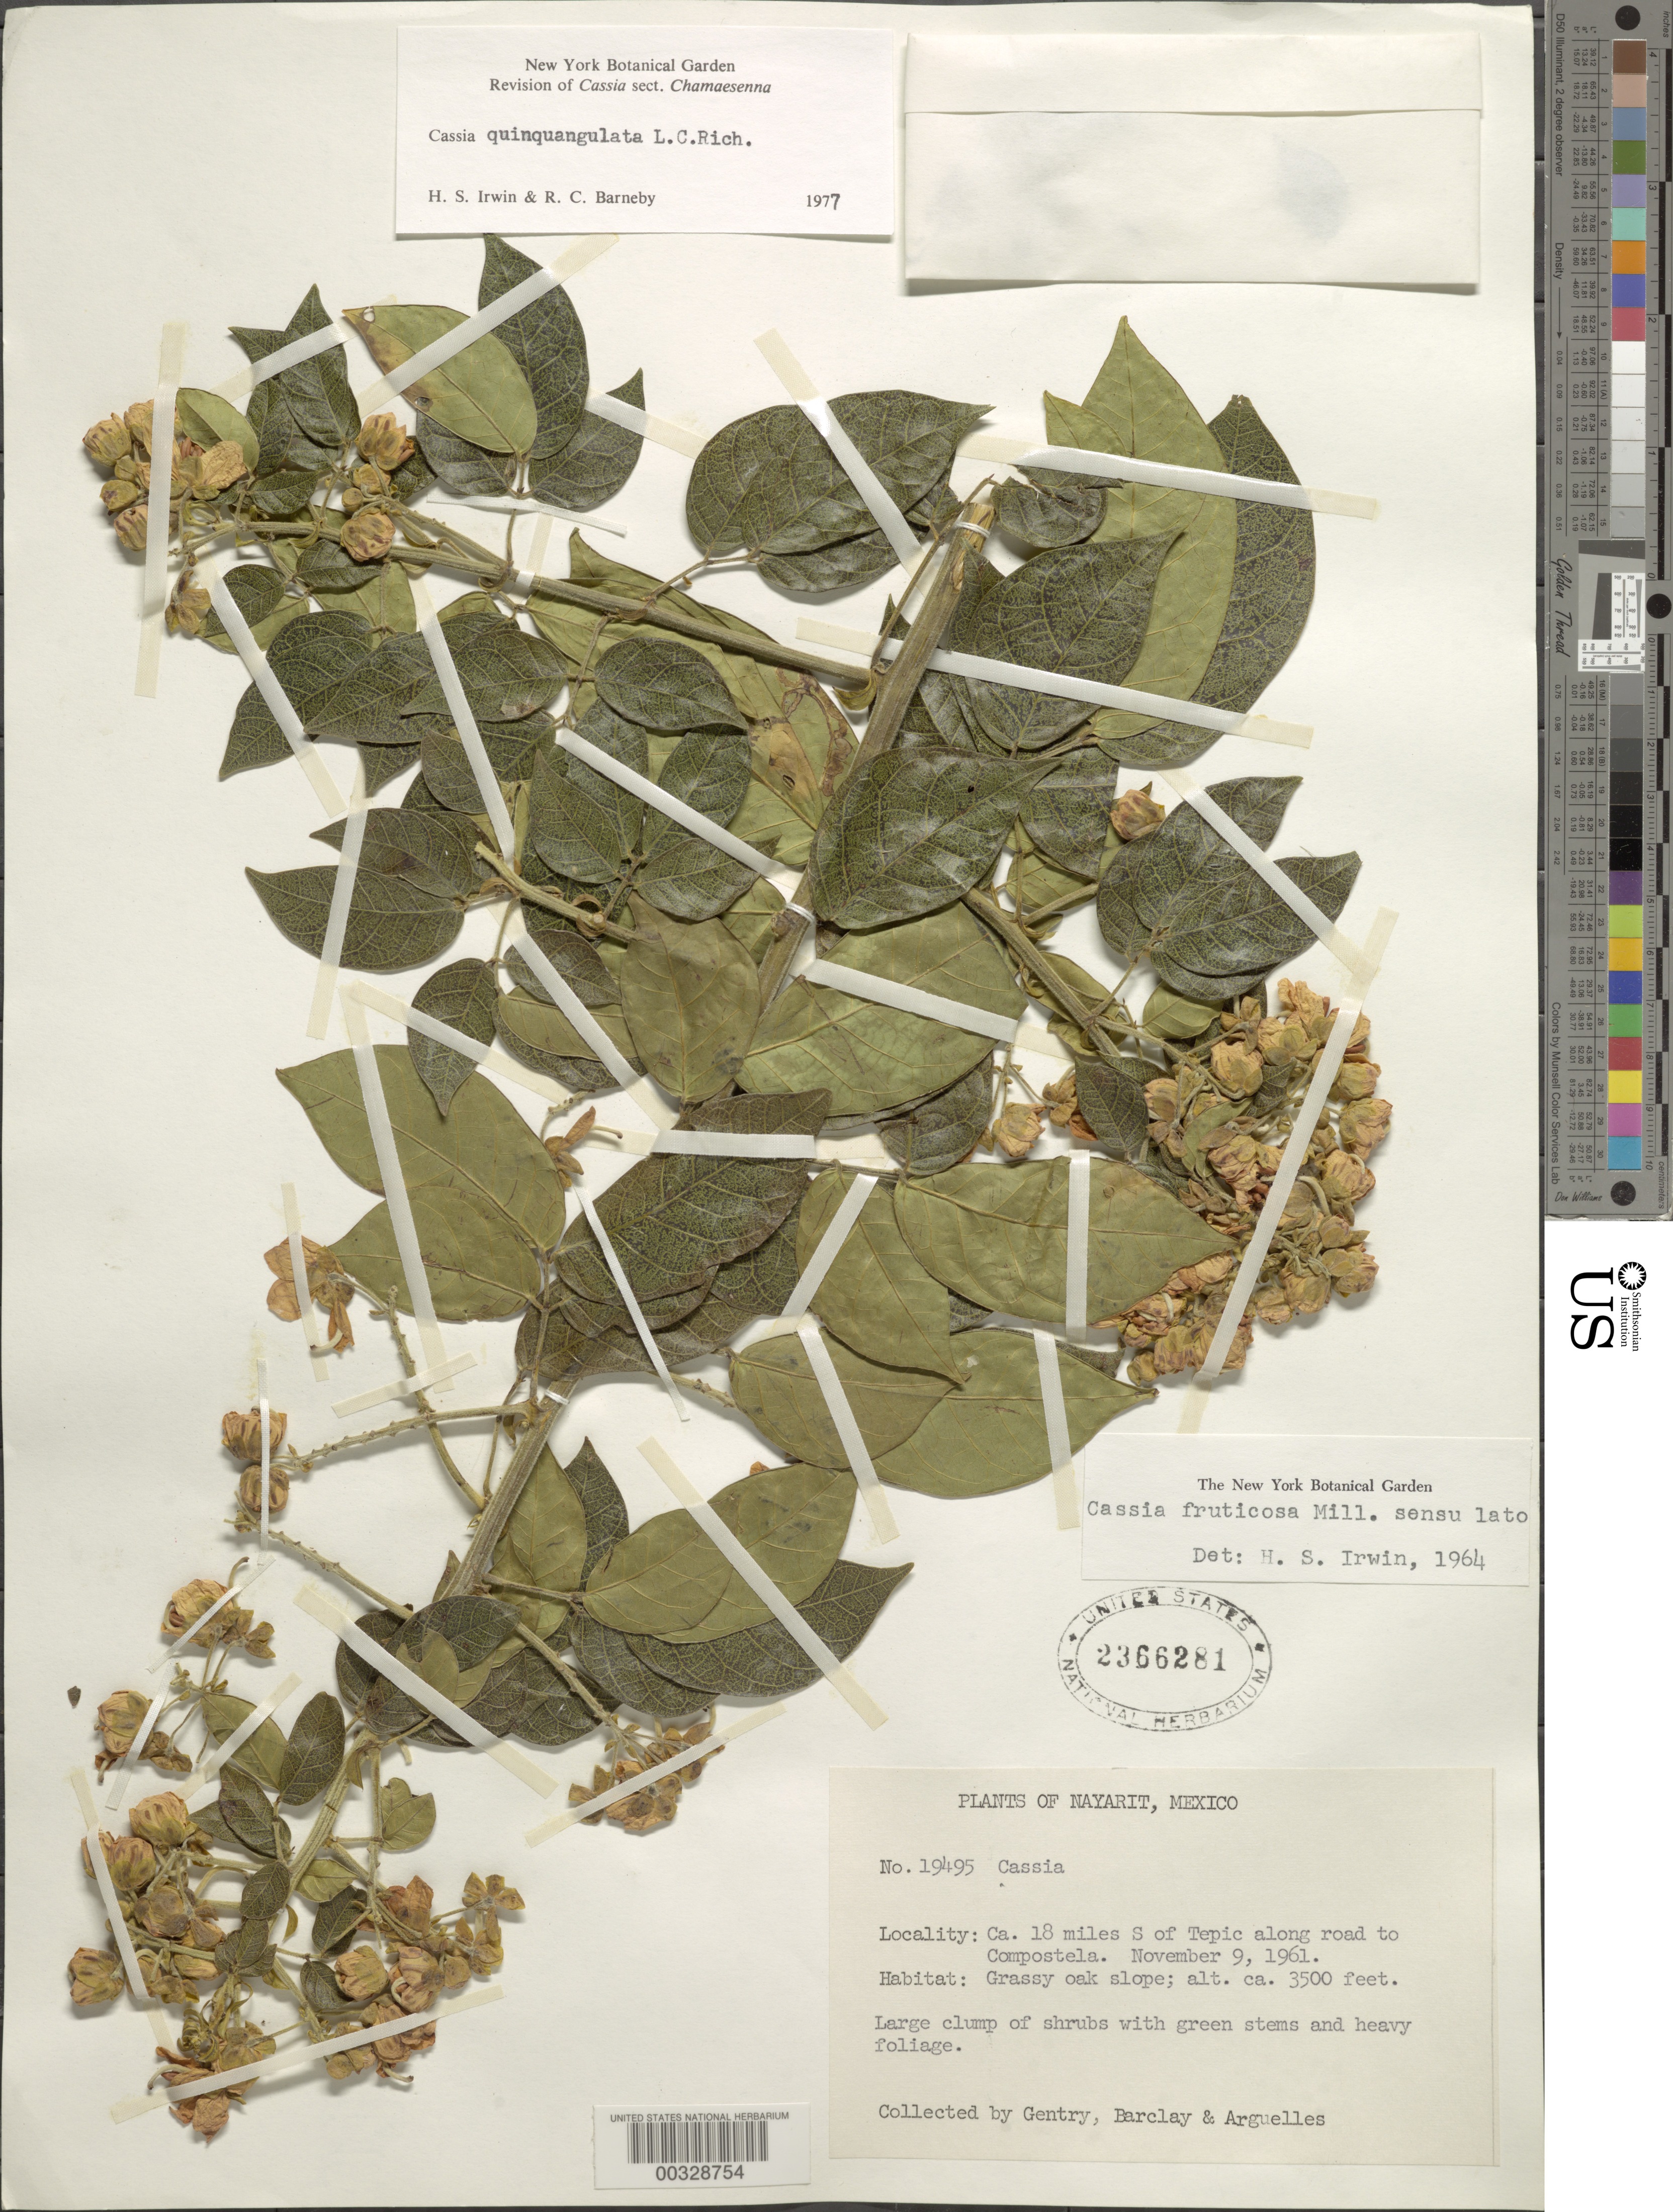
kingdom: Plantae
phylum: Tracheophyta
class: Magnoliopsida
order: Fabales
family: Fabaceae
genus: Senna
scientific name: Senna fruticosa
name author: (Benth.) H.S. Irwin & Barneby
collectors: H. S. Gentry, A. S. Barclay & J. Arguelles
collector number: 19495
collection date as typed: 09 Nov 1961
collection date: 1961-11-09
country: Mexico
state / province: Nayarit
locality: Ca 18 mi S of Tepic along road to compostela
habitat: Grassy oak slope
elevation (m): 1067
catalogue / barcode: US 2366281